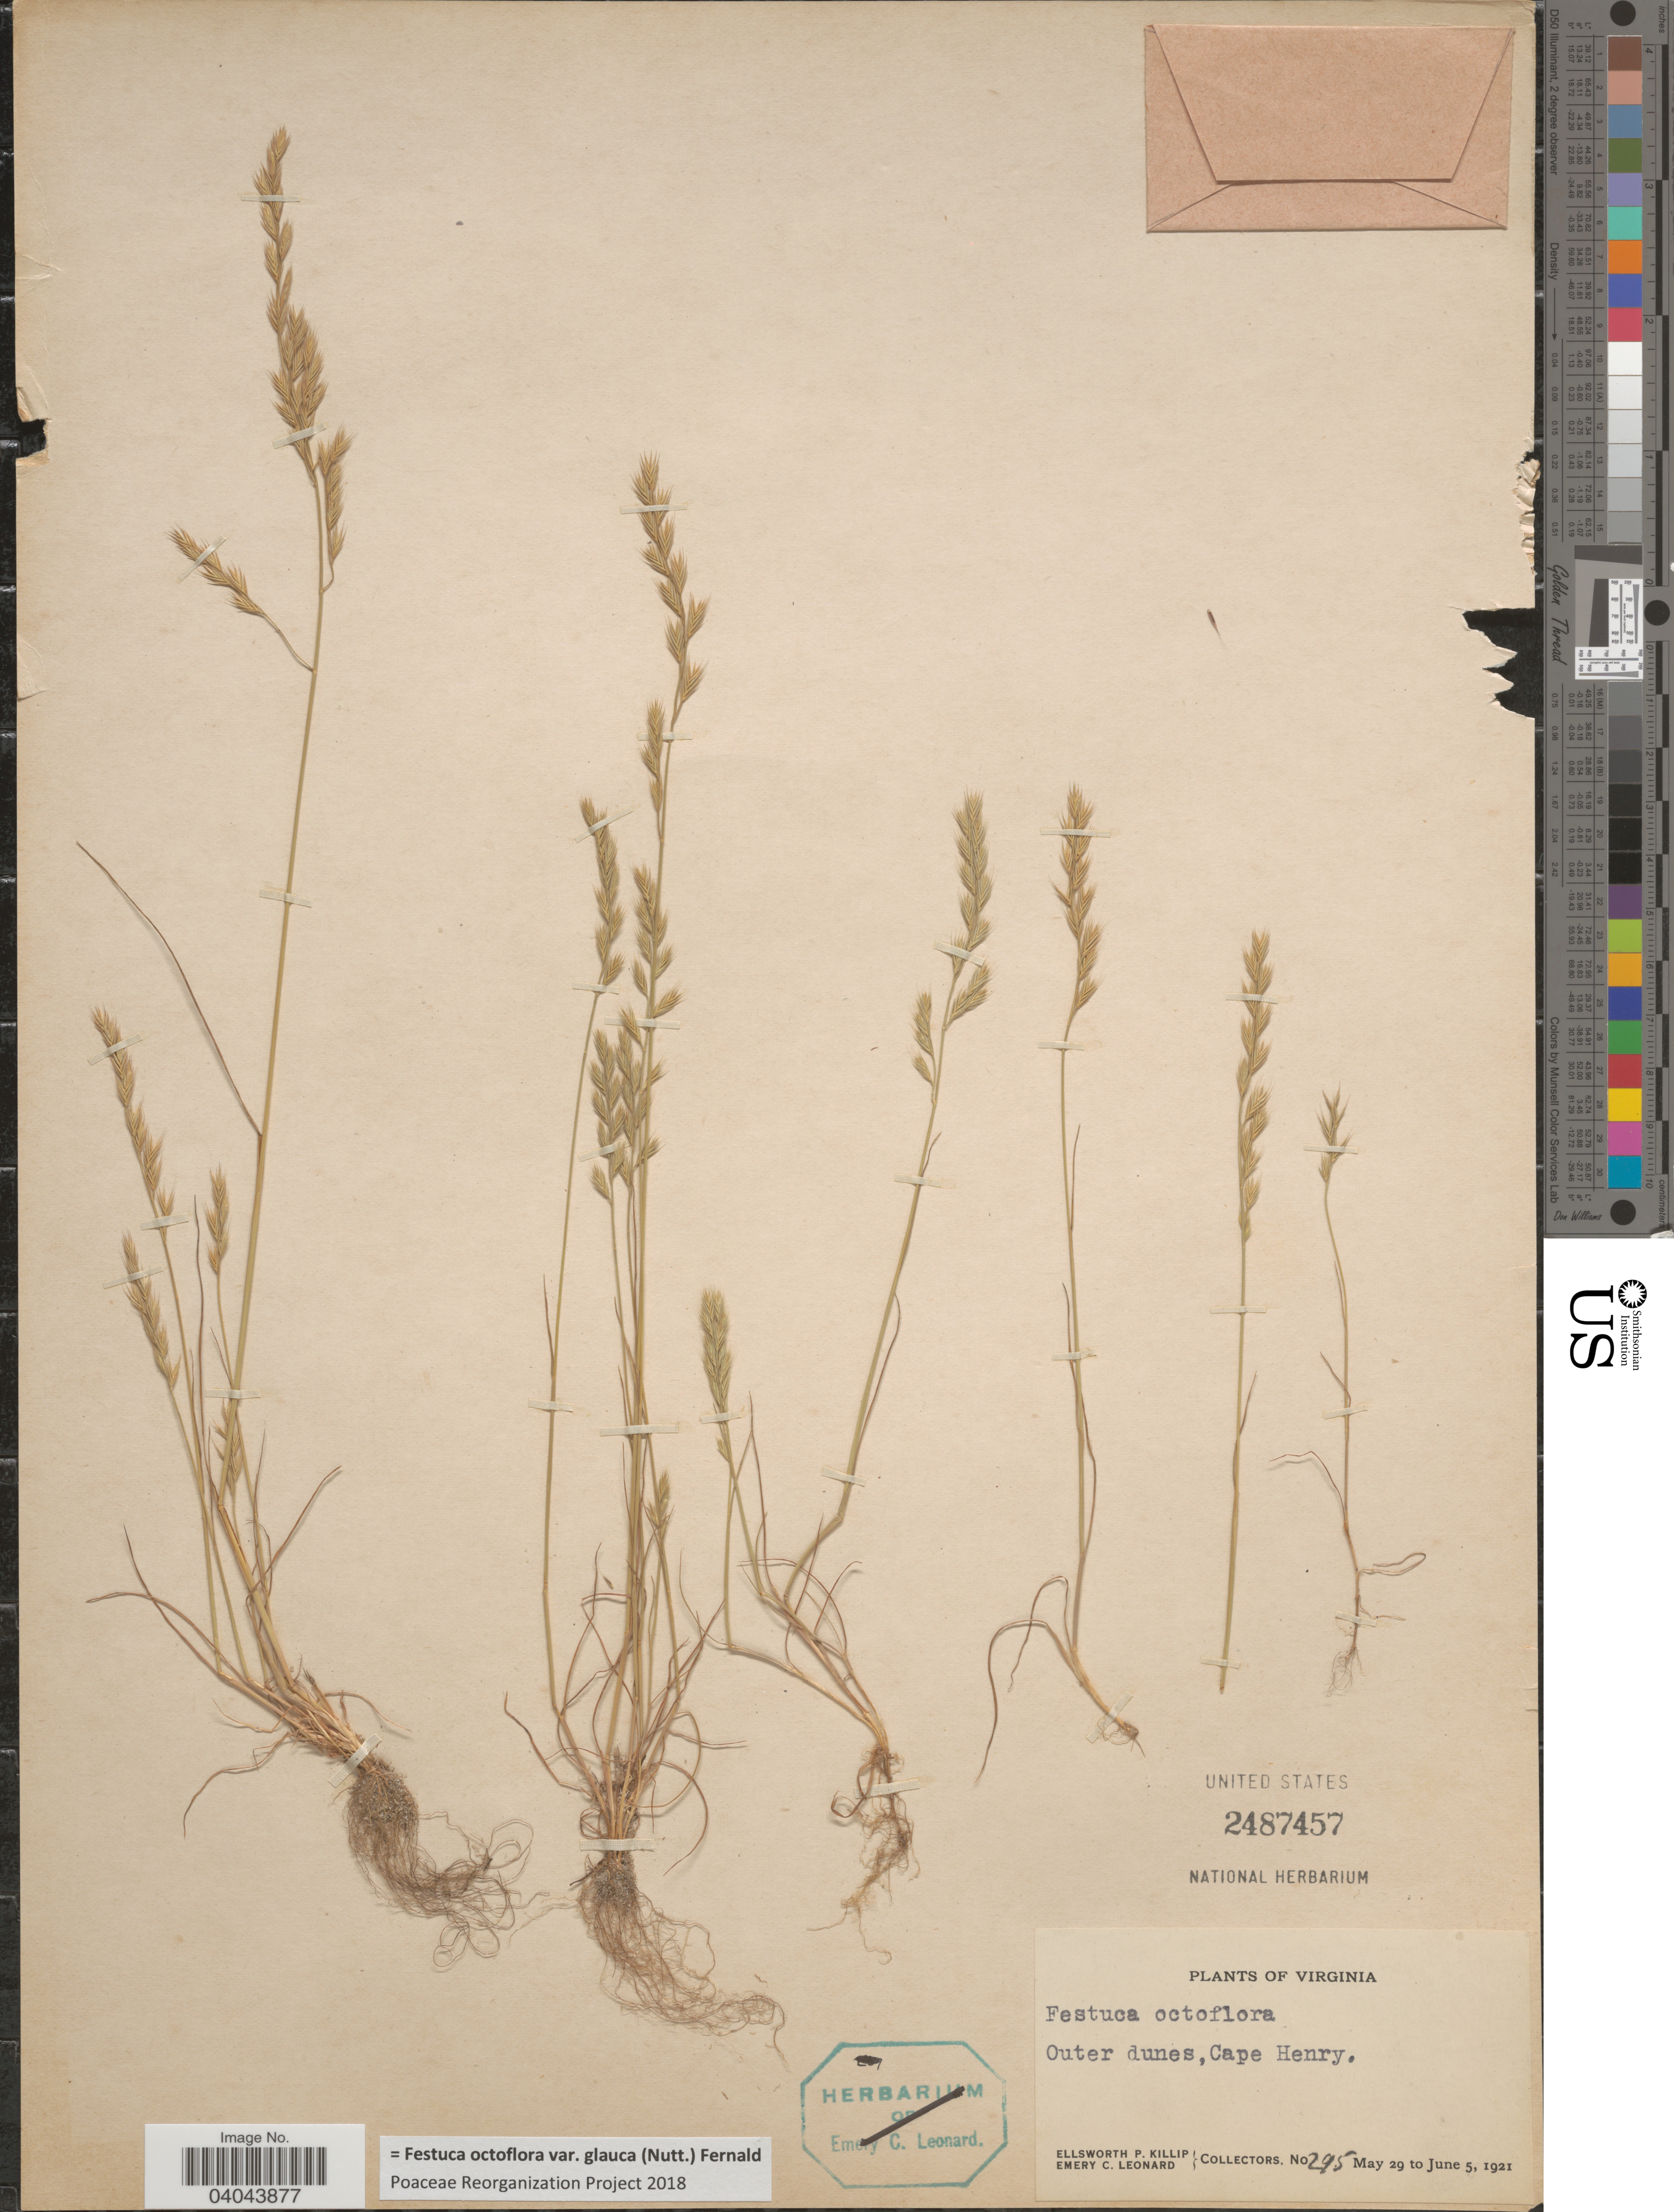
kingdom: Plantae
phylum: Tracheophyta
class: Liliopsida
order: Poales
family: Poaceae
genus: Festuca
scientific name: Festuca octoflora var. glauca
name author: (Nutt.) Fernald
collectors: E. P. Killip & E. C. Leonard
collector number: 295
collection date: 1921-05-29/1921-06-05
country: United States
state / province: Virginia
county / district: City of Virginia Beach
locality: Outer dunes, Cape Henry.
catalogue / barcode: US 2487457